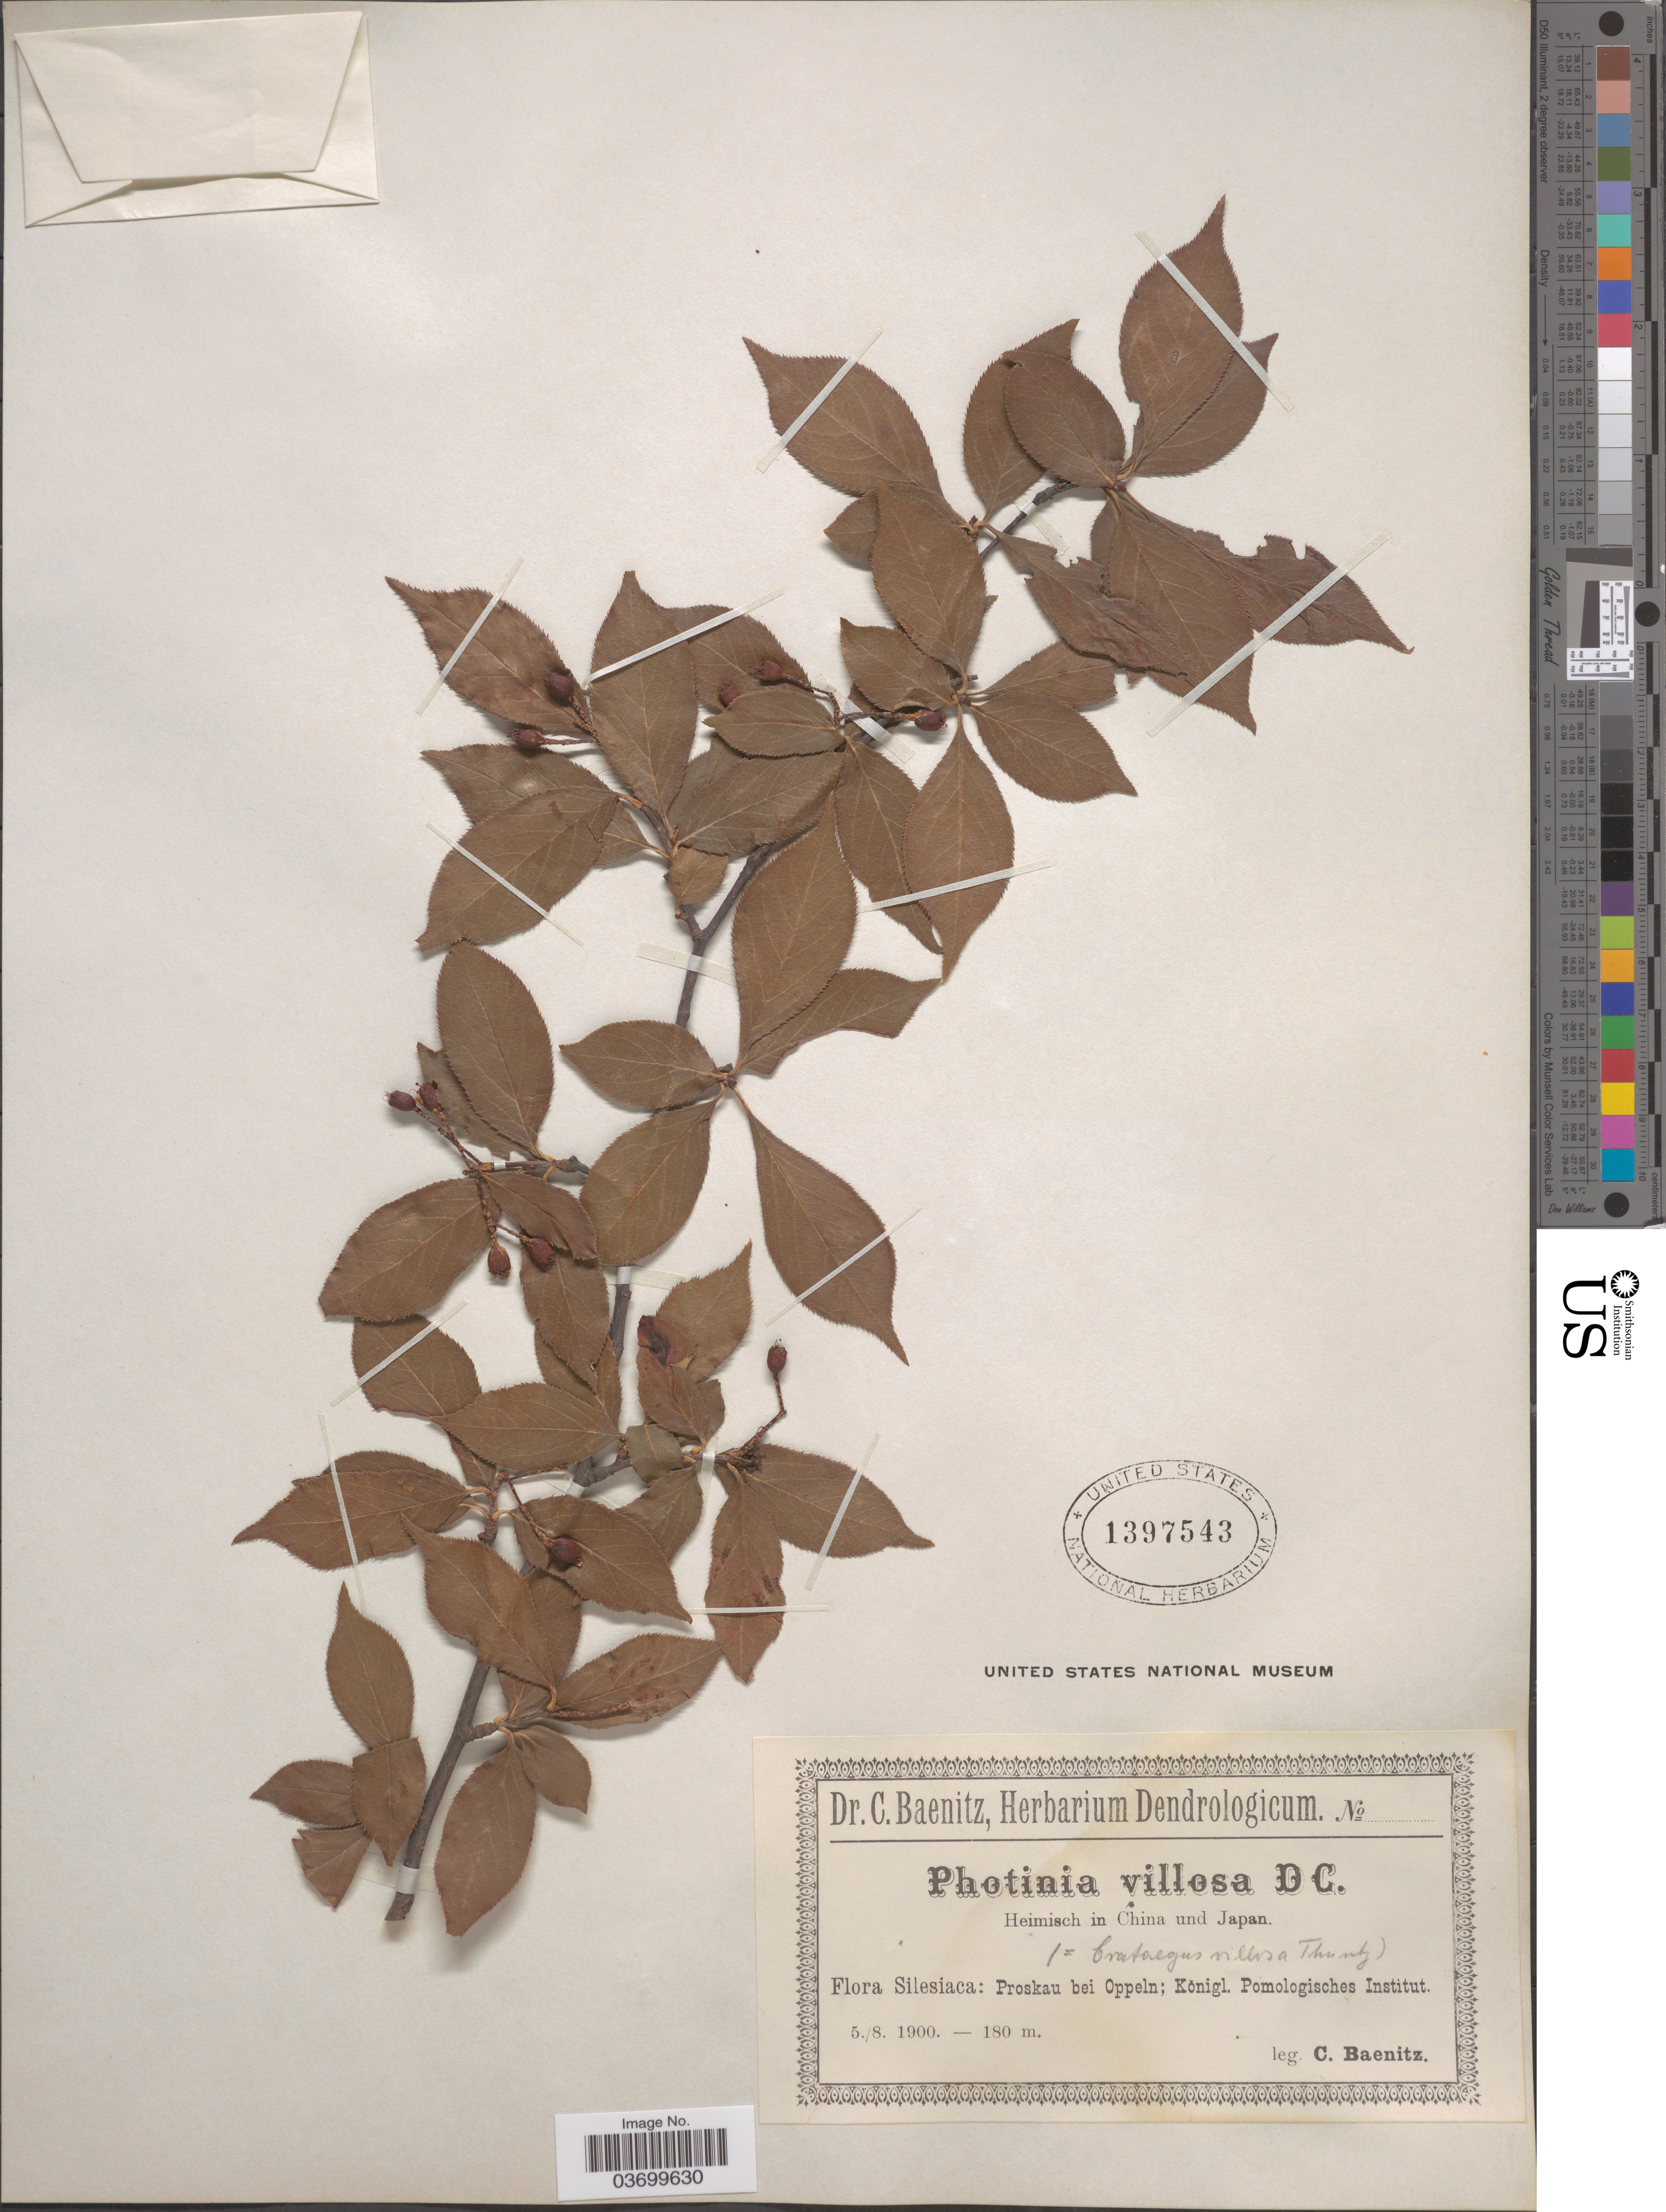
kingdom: Plantae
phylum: Tracheophyta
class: Magnoliopsida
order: Rosales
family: Rosaceae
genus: Photinia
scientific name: Photinia villosa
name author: (DC.) Thunb.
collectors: C. G. Baenitz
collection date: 1900-08-05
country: Poland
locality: Silesiaca: Proskau bei Oppeln; Königl. Pomologisches Institut.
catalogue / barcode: US 1397543